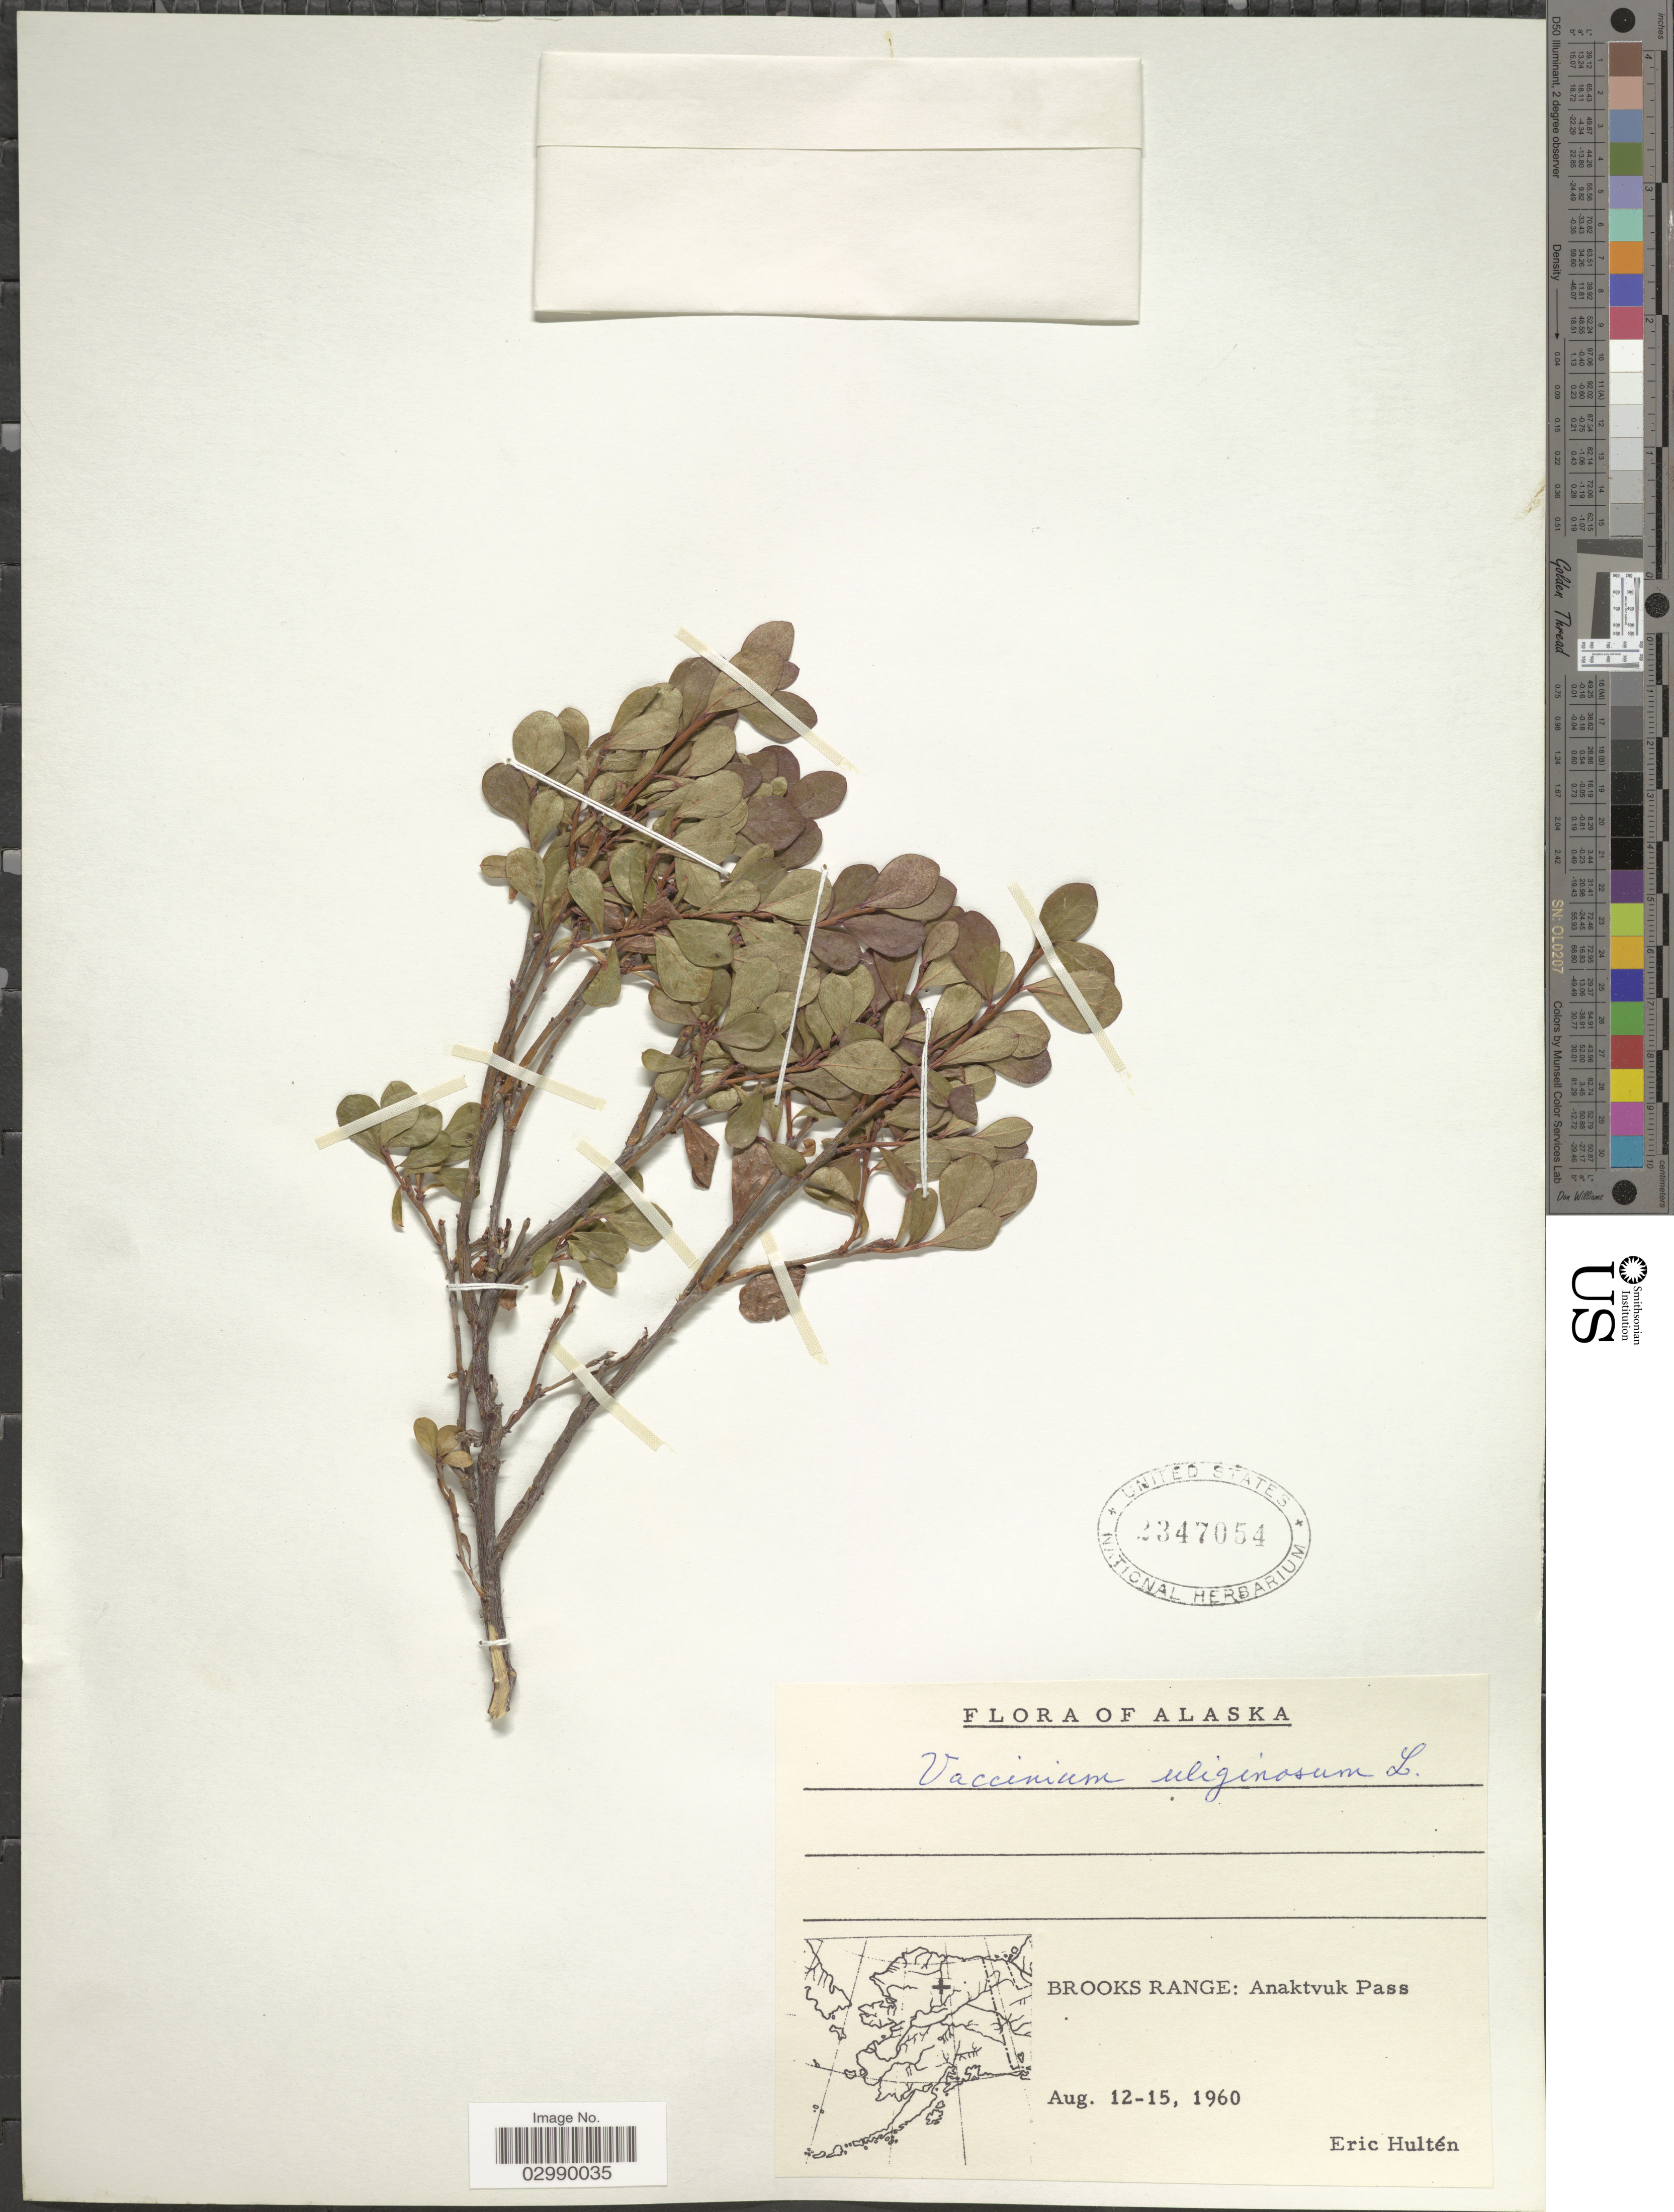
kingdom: Plantae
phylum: Tracheophyta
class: Magnoliopsida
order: Ericales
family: Ericaceae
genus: Vaccinium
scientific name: Vaccinium uliginosum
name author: L.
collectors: E. G. Hultén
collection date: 1960-08-12/1960-08-15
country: United States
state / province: Alaska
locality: Brooks Range: Anaktvuk Pass.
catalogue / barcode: US 2347054